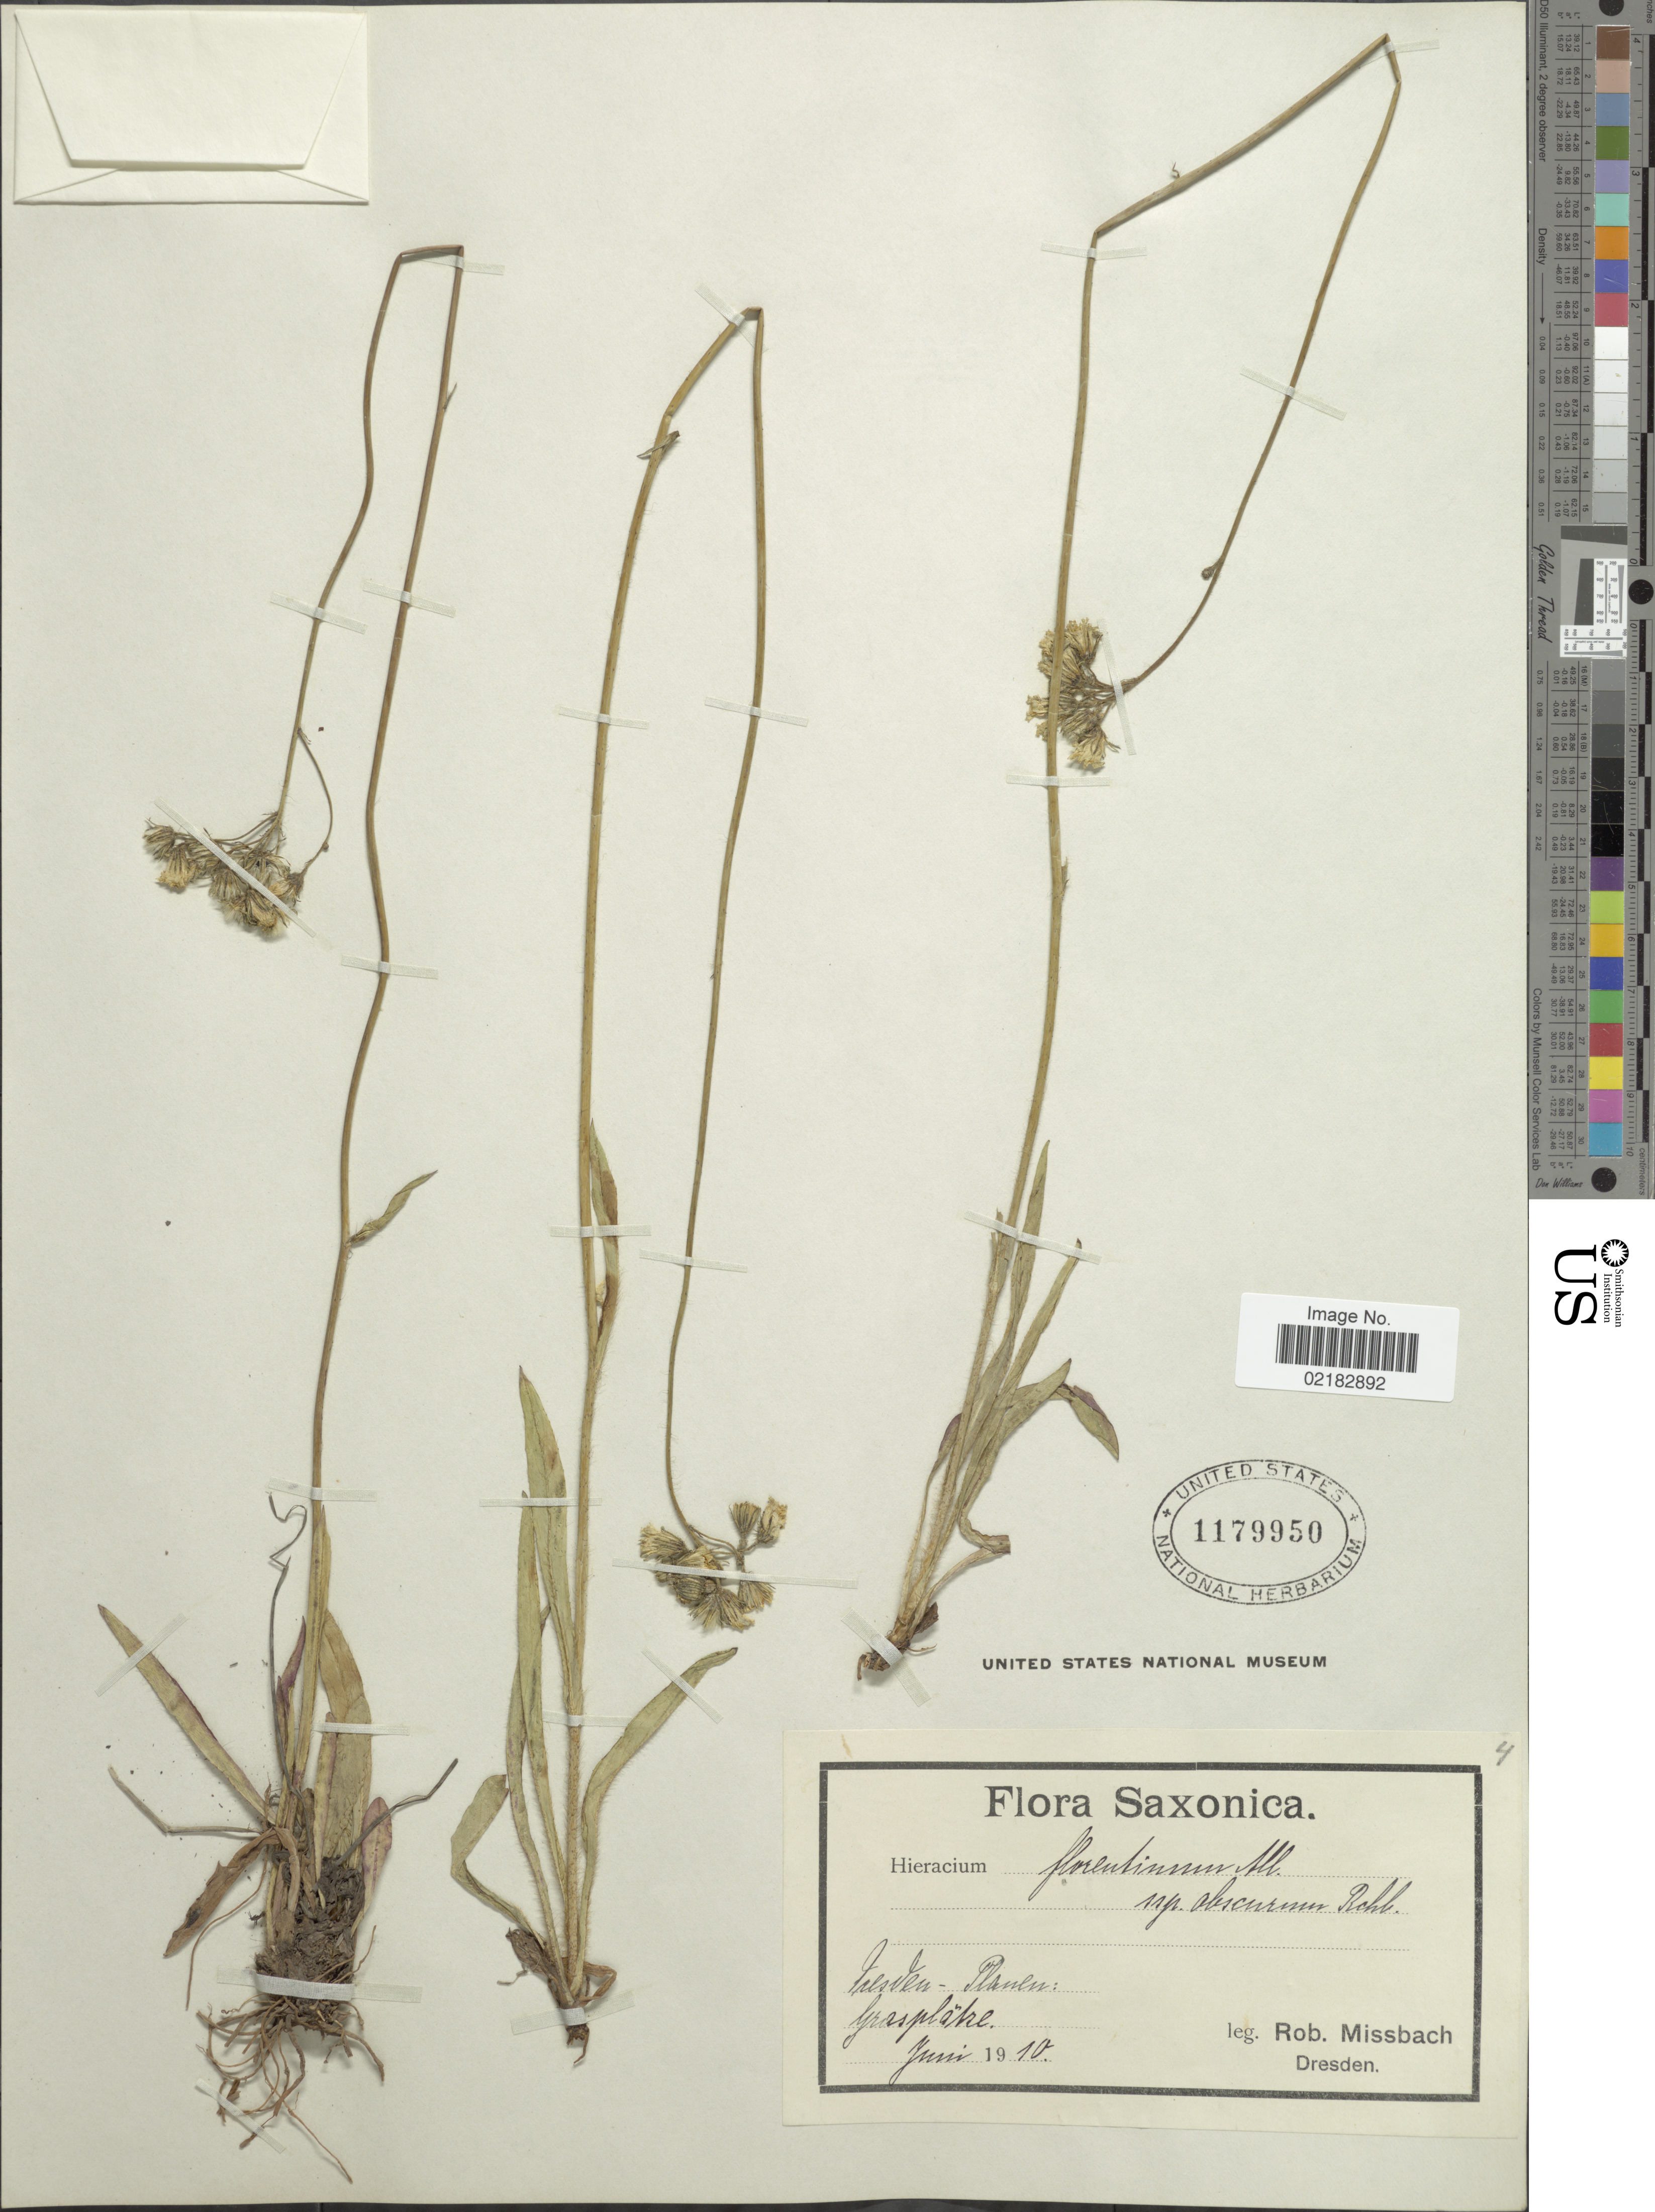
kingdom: Plantae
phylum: Tracheophyta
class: Magnoliopsida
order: Asterales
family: Asteraceae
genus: Hieracium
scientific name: Hieracium florentinum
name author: All.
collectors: R. Missbach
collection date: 1910-06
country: Germany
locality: Saxonica, Presven-Planen: Grasplahe [interpreted]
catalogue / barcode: US 1179950